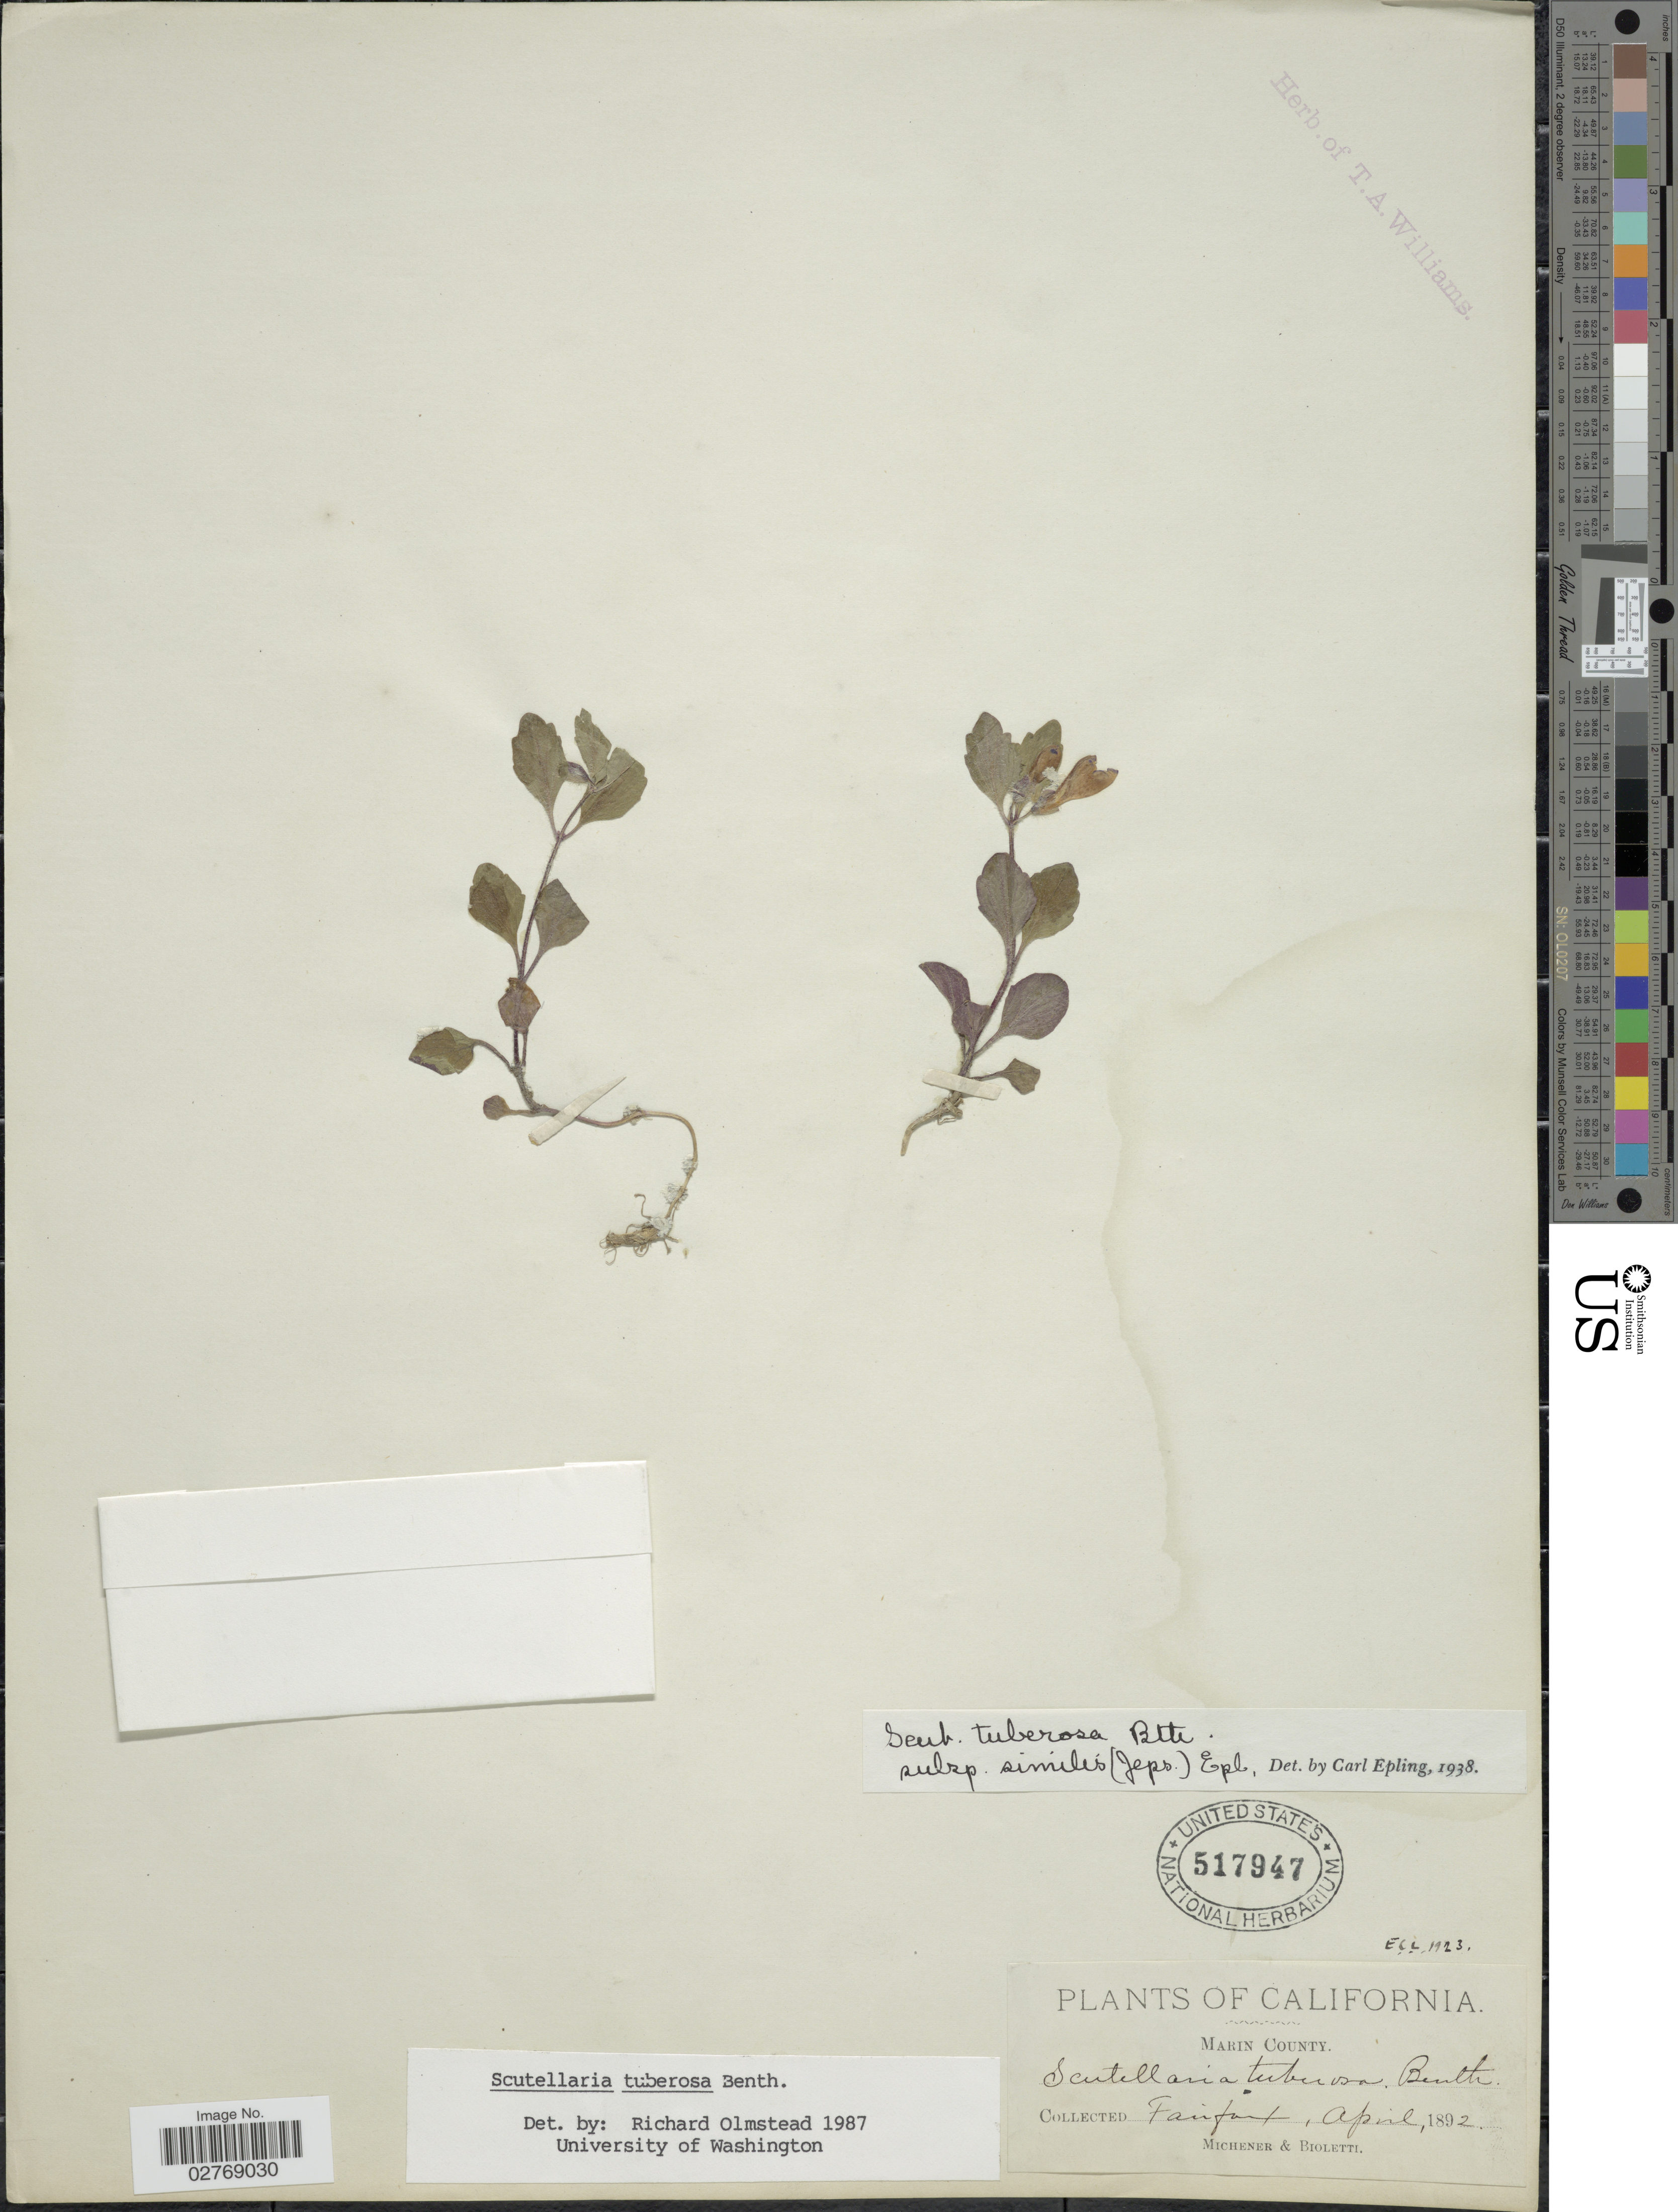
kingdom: Plantae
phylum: Tracheophyta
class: Magnoliopsida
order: Lamiales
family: Lamiaceae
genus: Scutellaria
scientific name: Scutellaria tuberosa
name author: Benth.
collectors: -. Michener & -- Bioletti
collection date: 1892-04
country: United States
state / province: California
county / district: Marin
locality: Marin County, Fairfax.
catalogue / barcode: US 517947